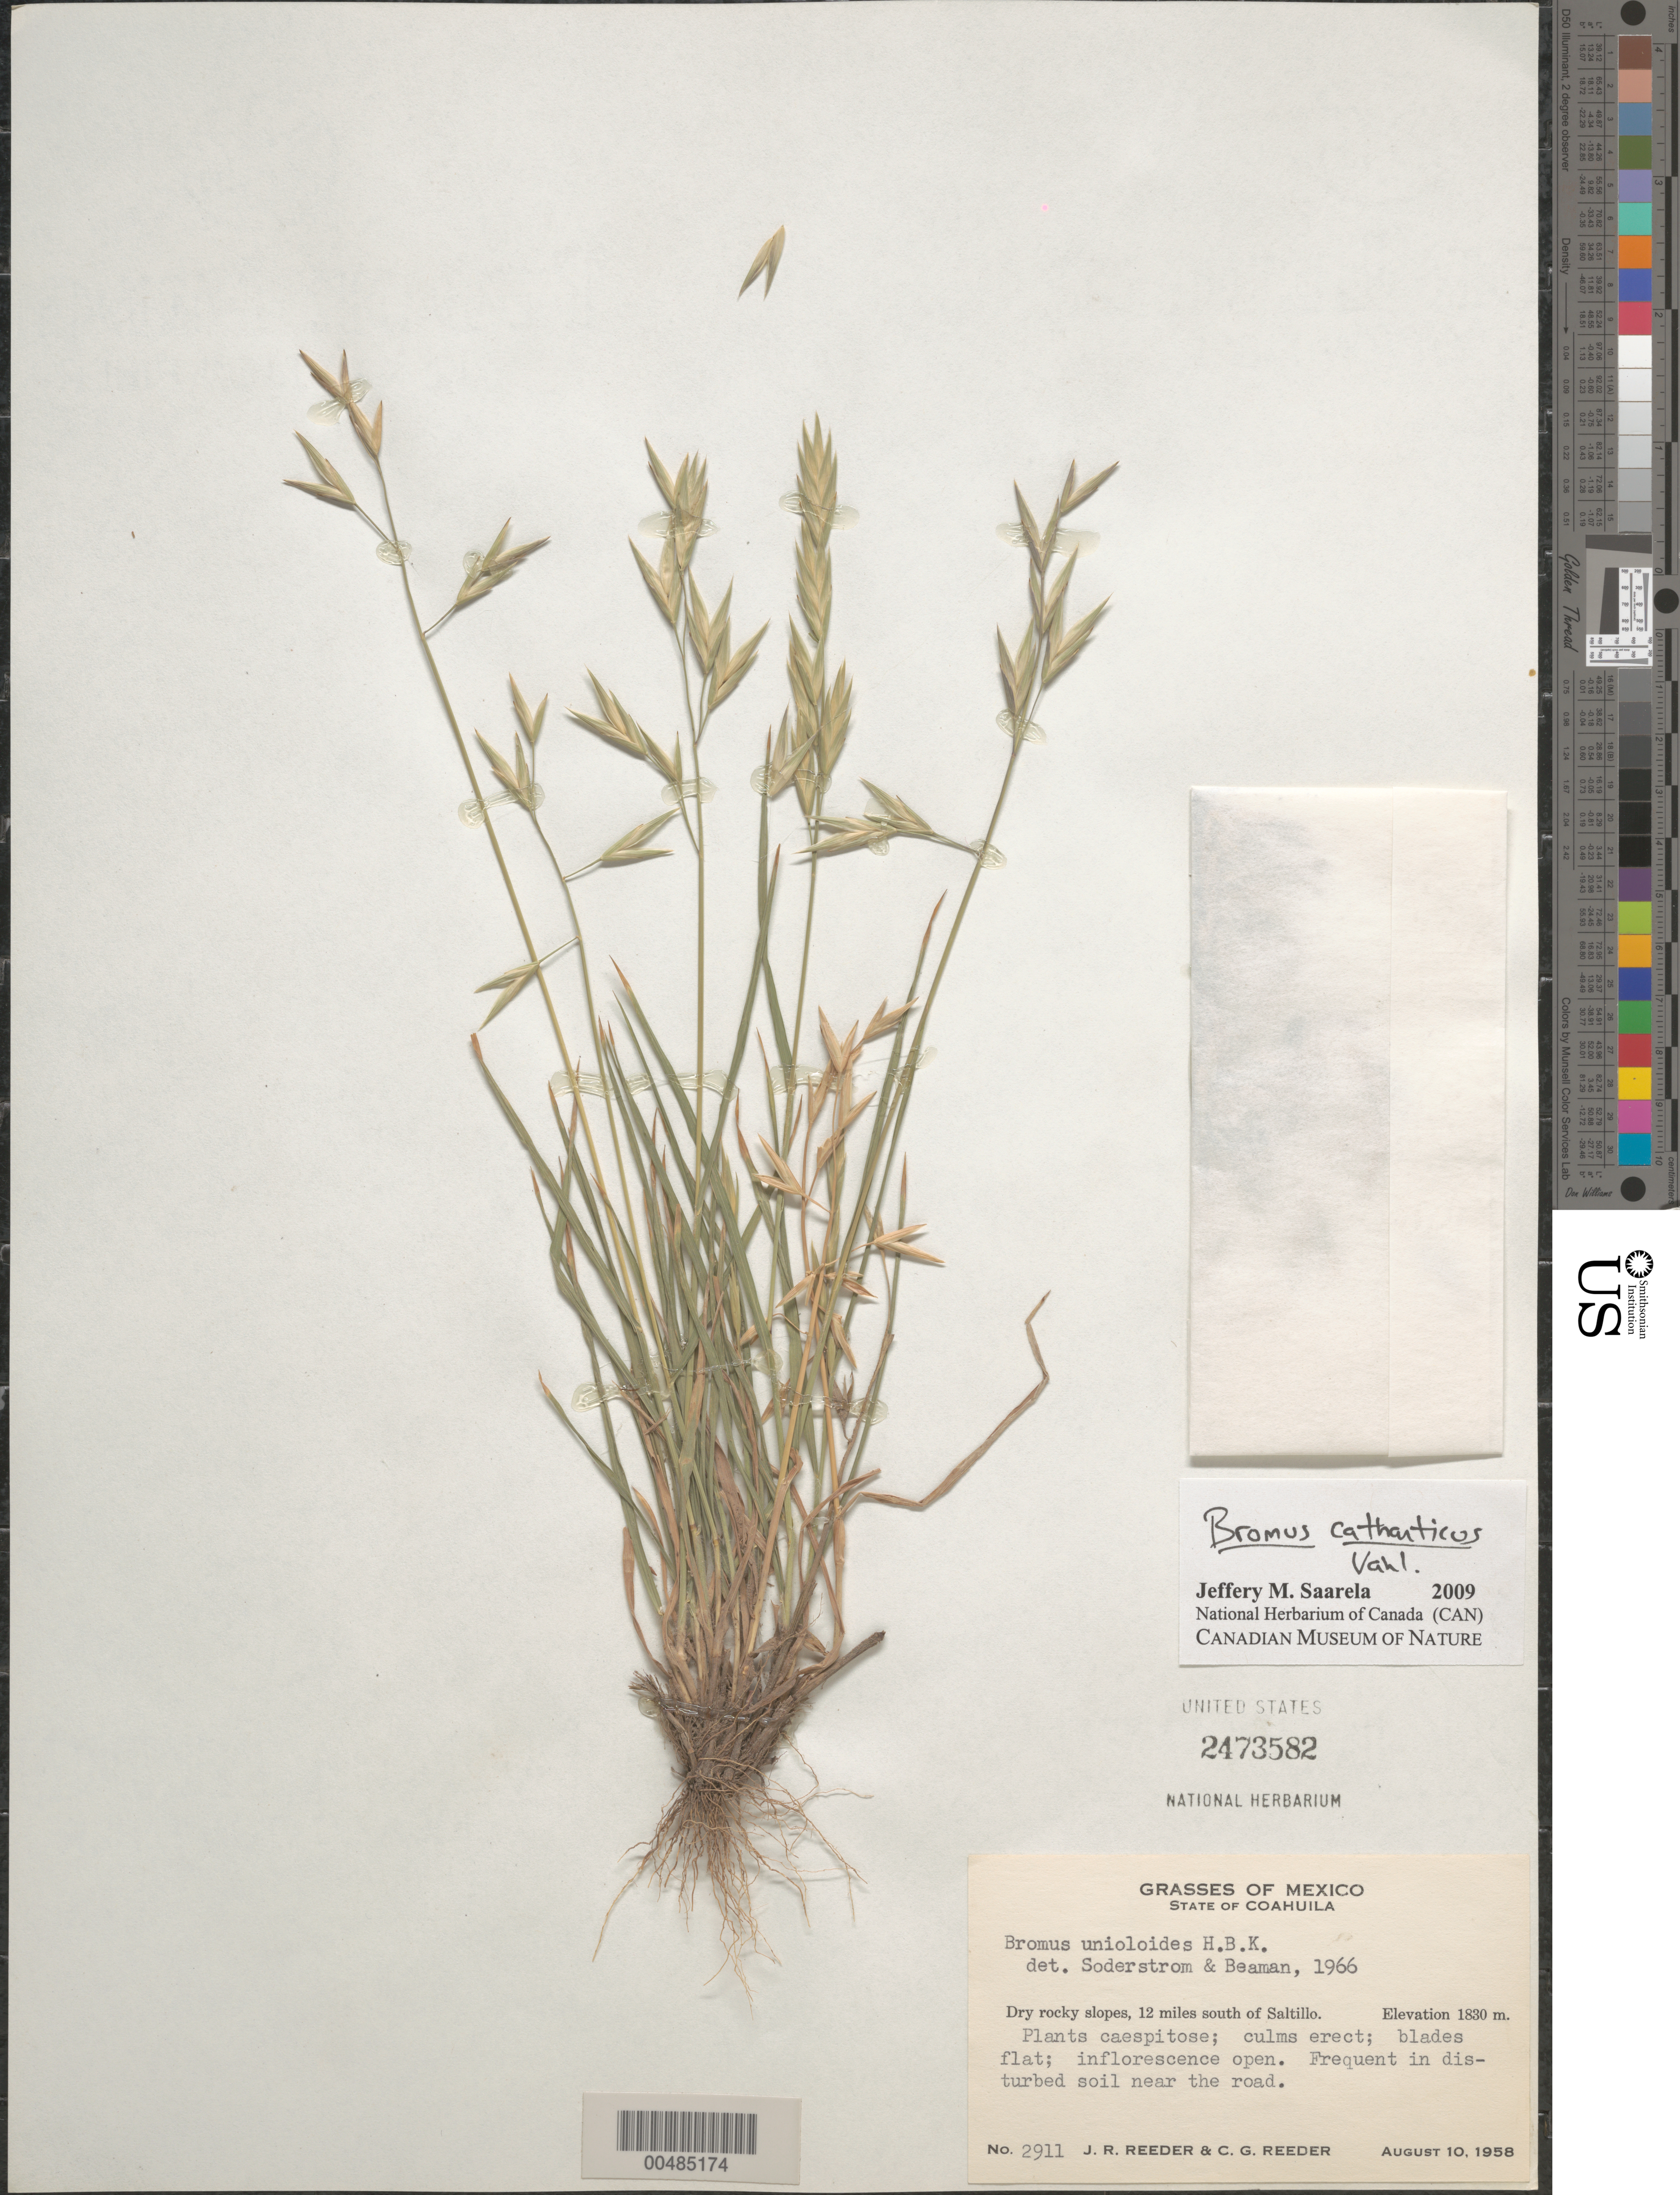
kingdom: Plantae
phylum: Tracheophyta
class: Liliopsida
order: Poales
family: Poaceae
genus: Bromus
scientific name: Bromus catharticus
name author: Vahl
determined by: Soderstrom, T. R.; Beaman, J. H.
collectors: J. R. Reeder & C. G. Reeder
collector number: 2911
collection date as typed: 10 Aug 1958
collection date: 1958-08-10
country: Mexico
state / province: Coahuila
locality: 12 mi S of Saltillo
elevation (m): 1830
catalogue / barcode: US 2473582